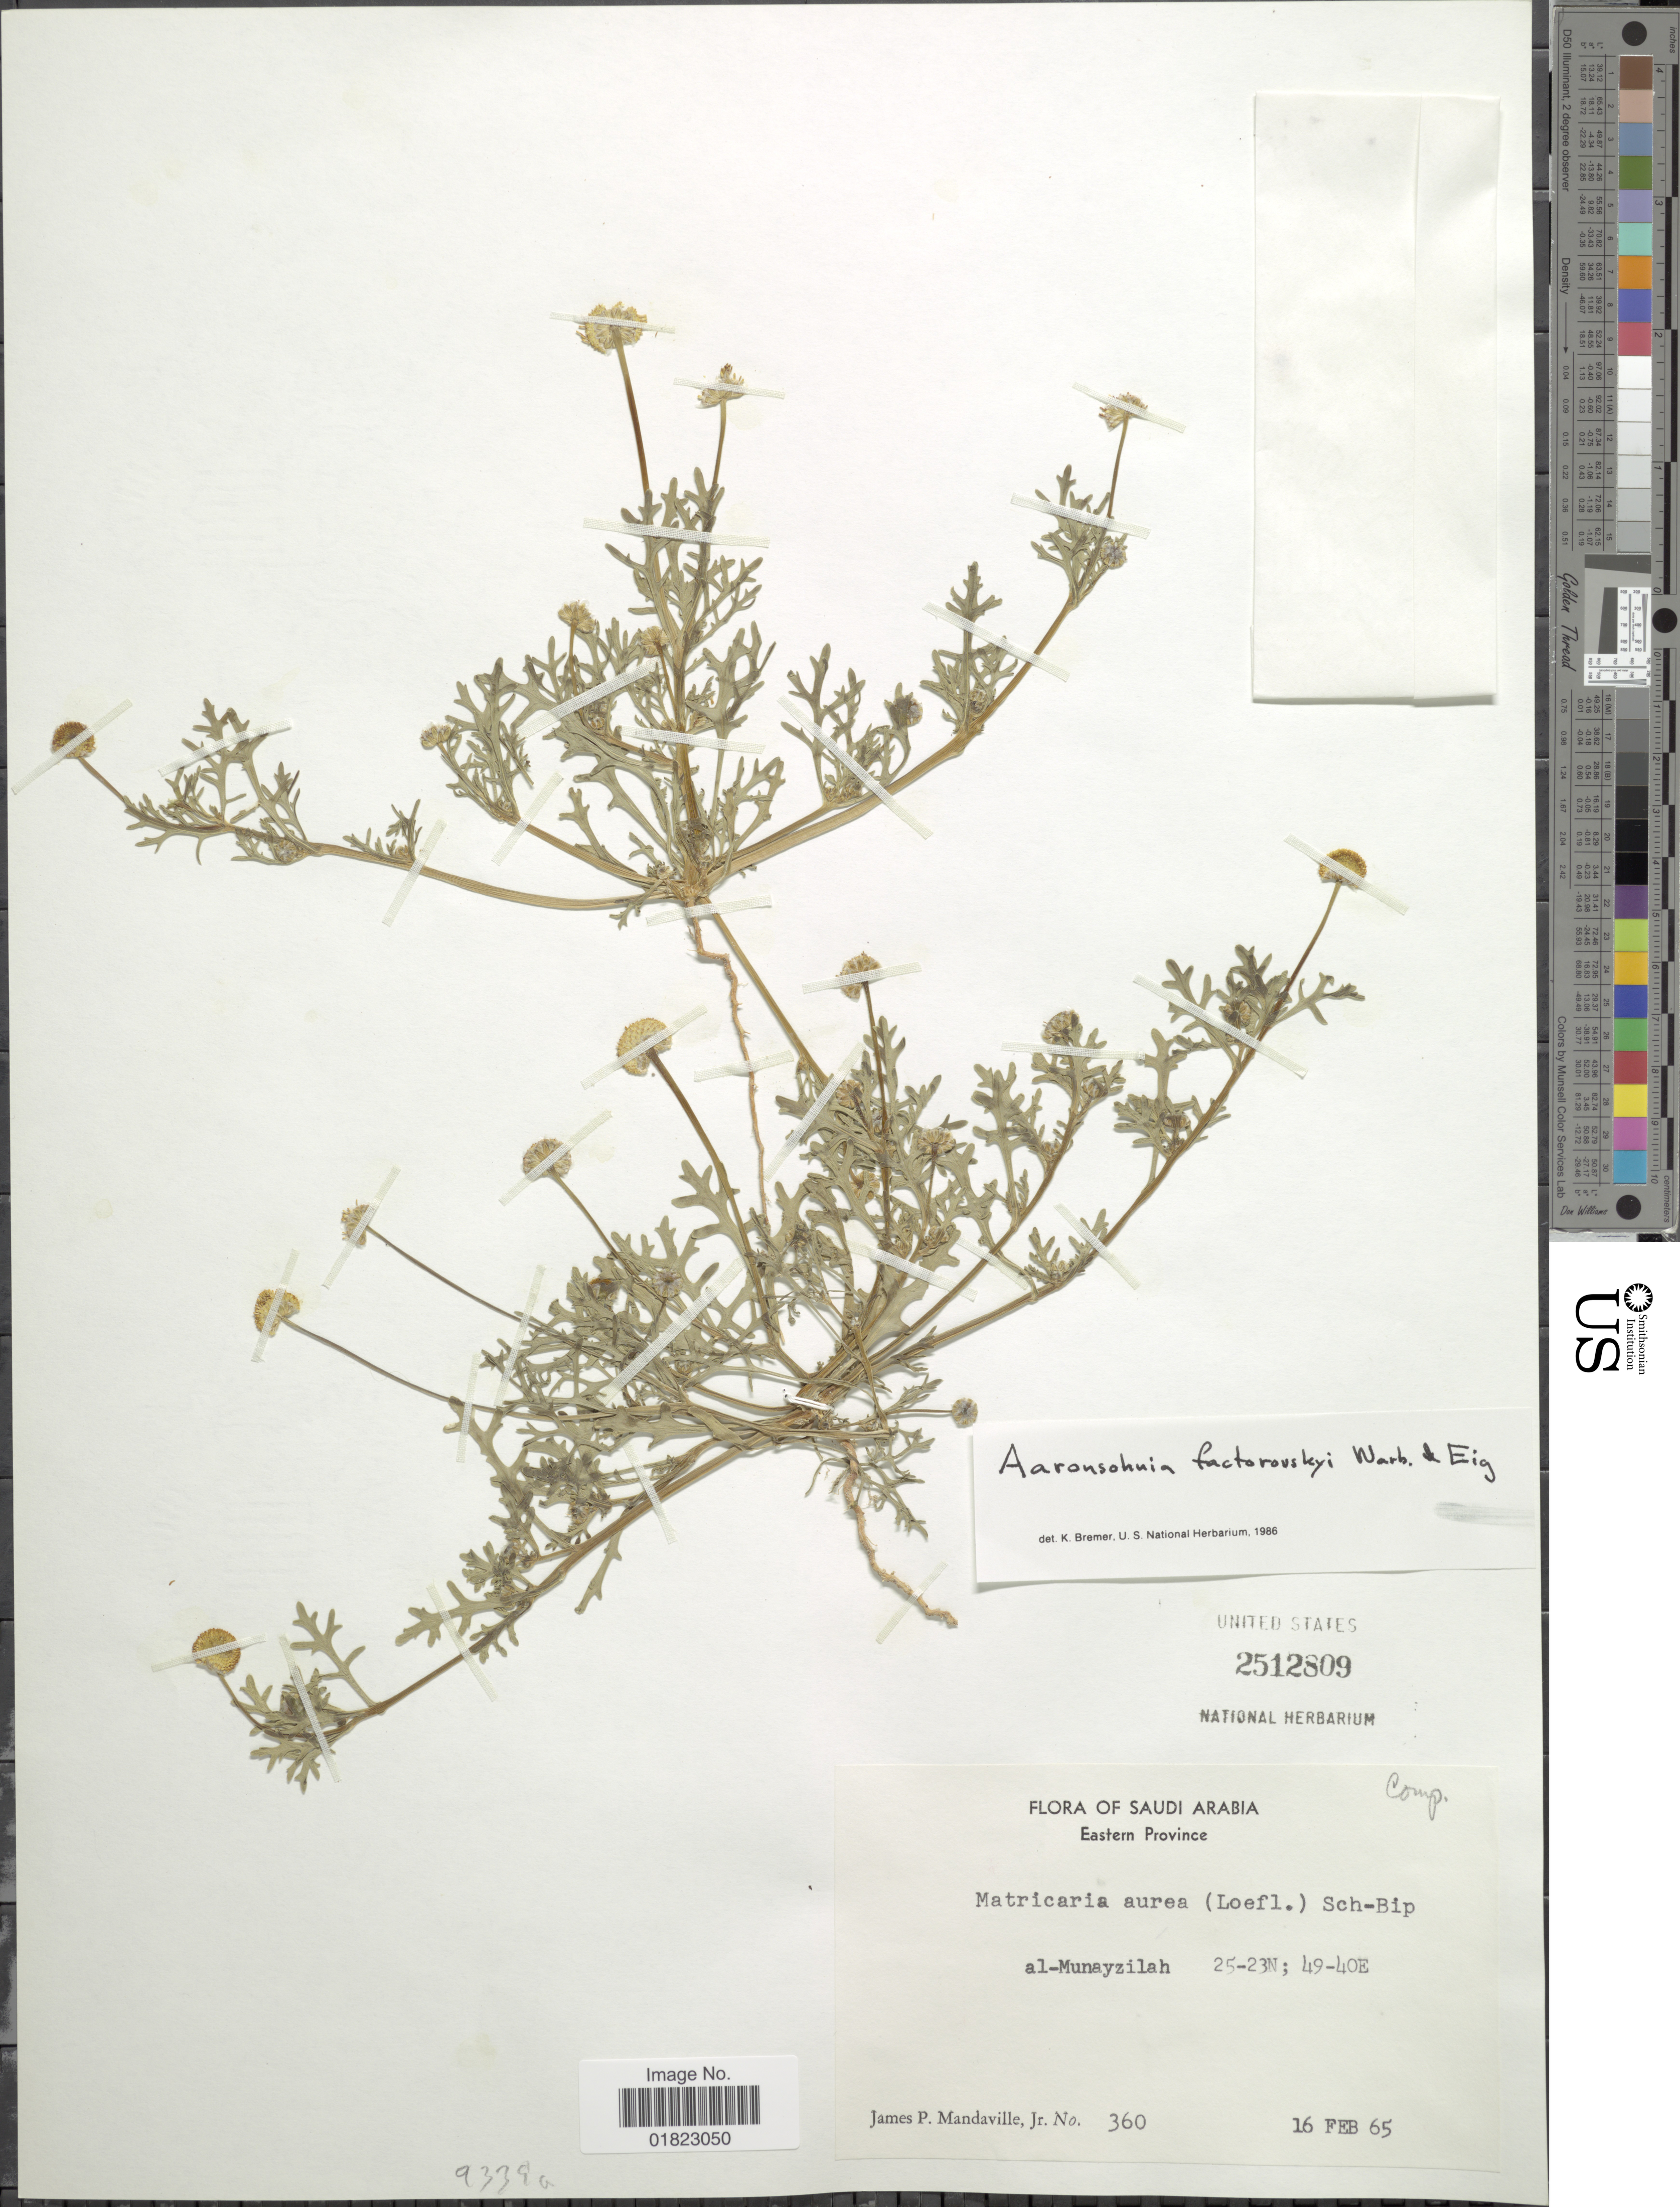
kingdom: Plantae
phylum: Tracheophyta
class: Magnoliopsida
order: Asterales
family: Asteraceae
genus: Aaronsohnia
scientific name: Aaronsohnia factorovskyi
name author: Warb. & Eig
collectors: J. Mandaville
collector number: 360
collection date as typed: Transcribed d/m/y: 16/2/65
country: Saudi Arabia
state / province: Ash Sharqiyah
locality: Saudi Arabia, Eastern Province. Al-Munayzilah.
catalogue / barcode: US 2512809